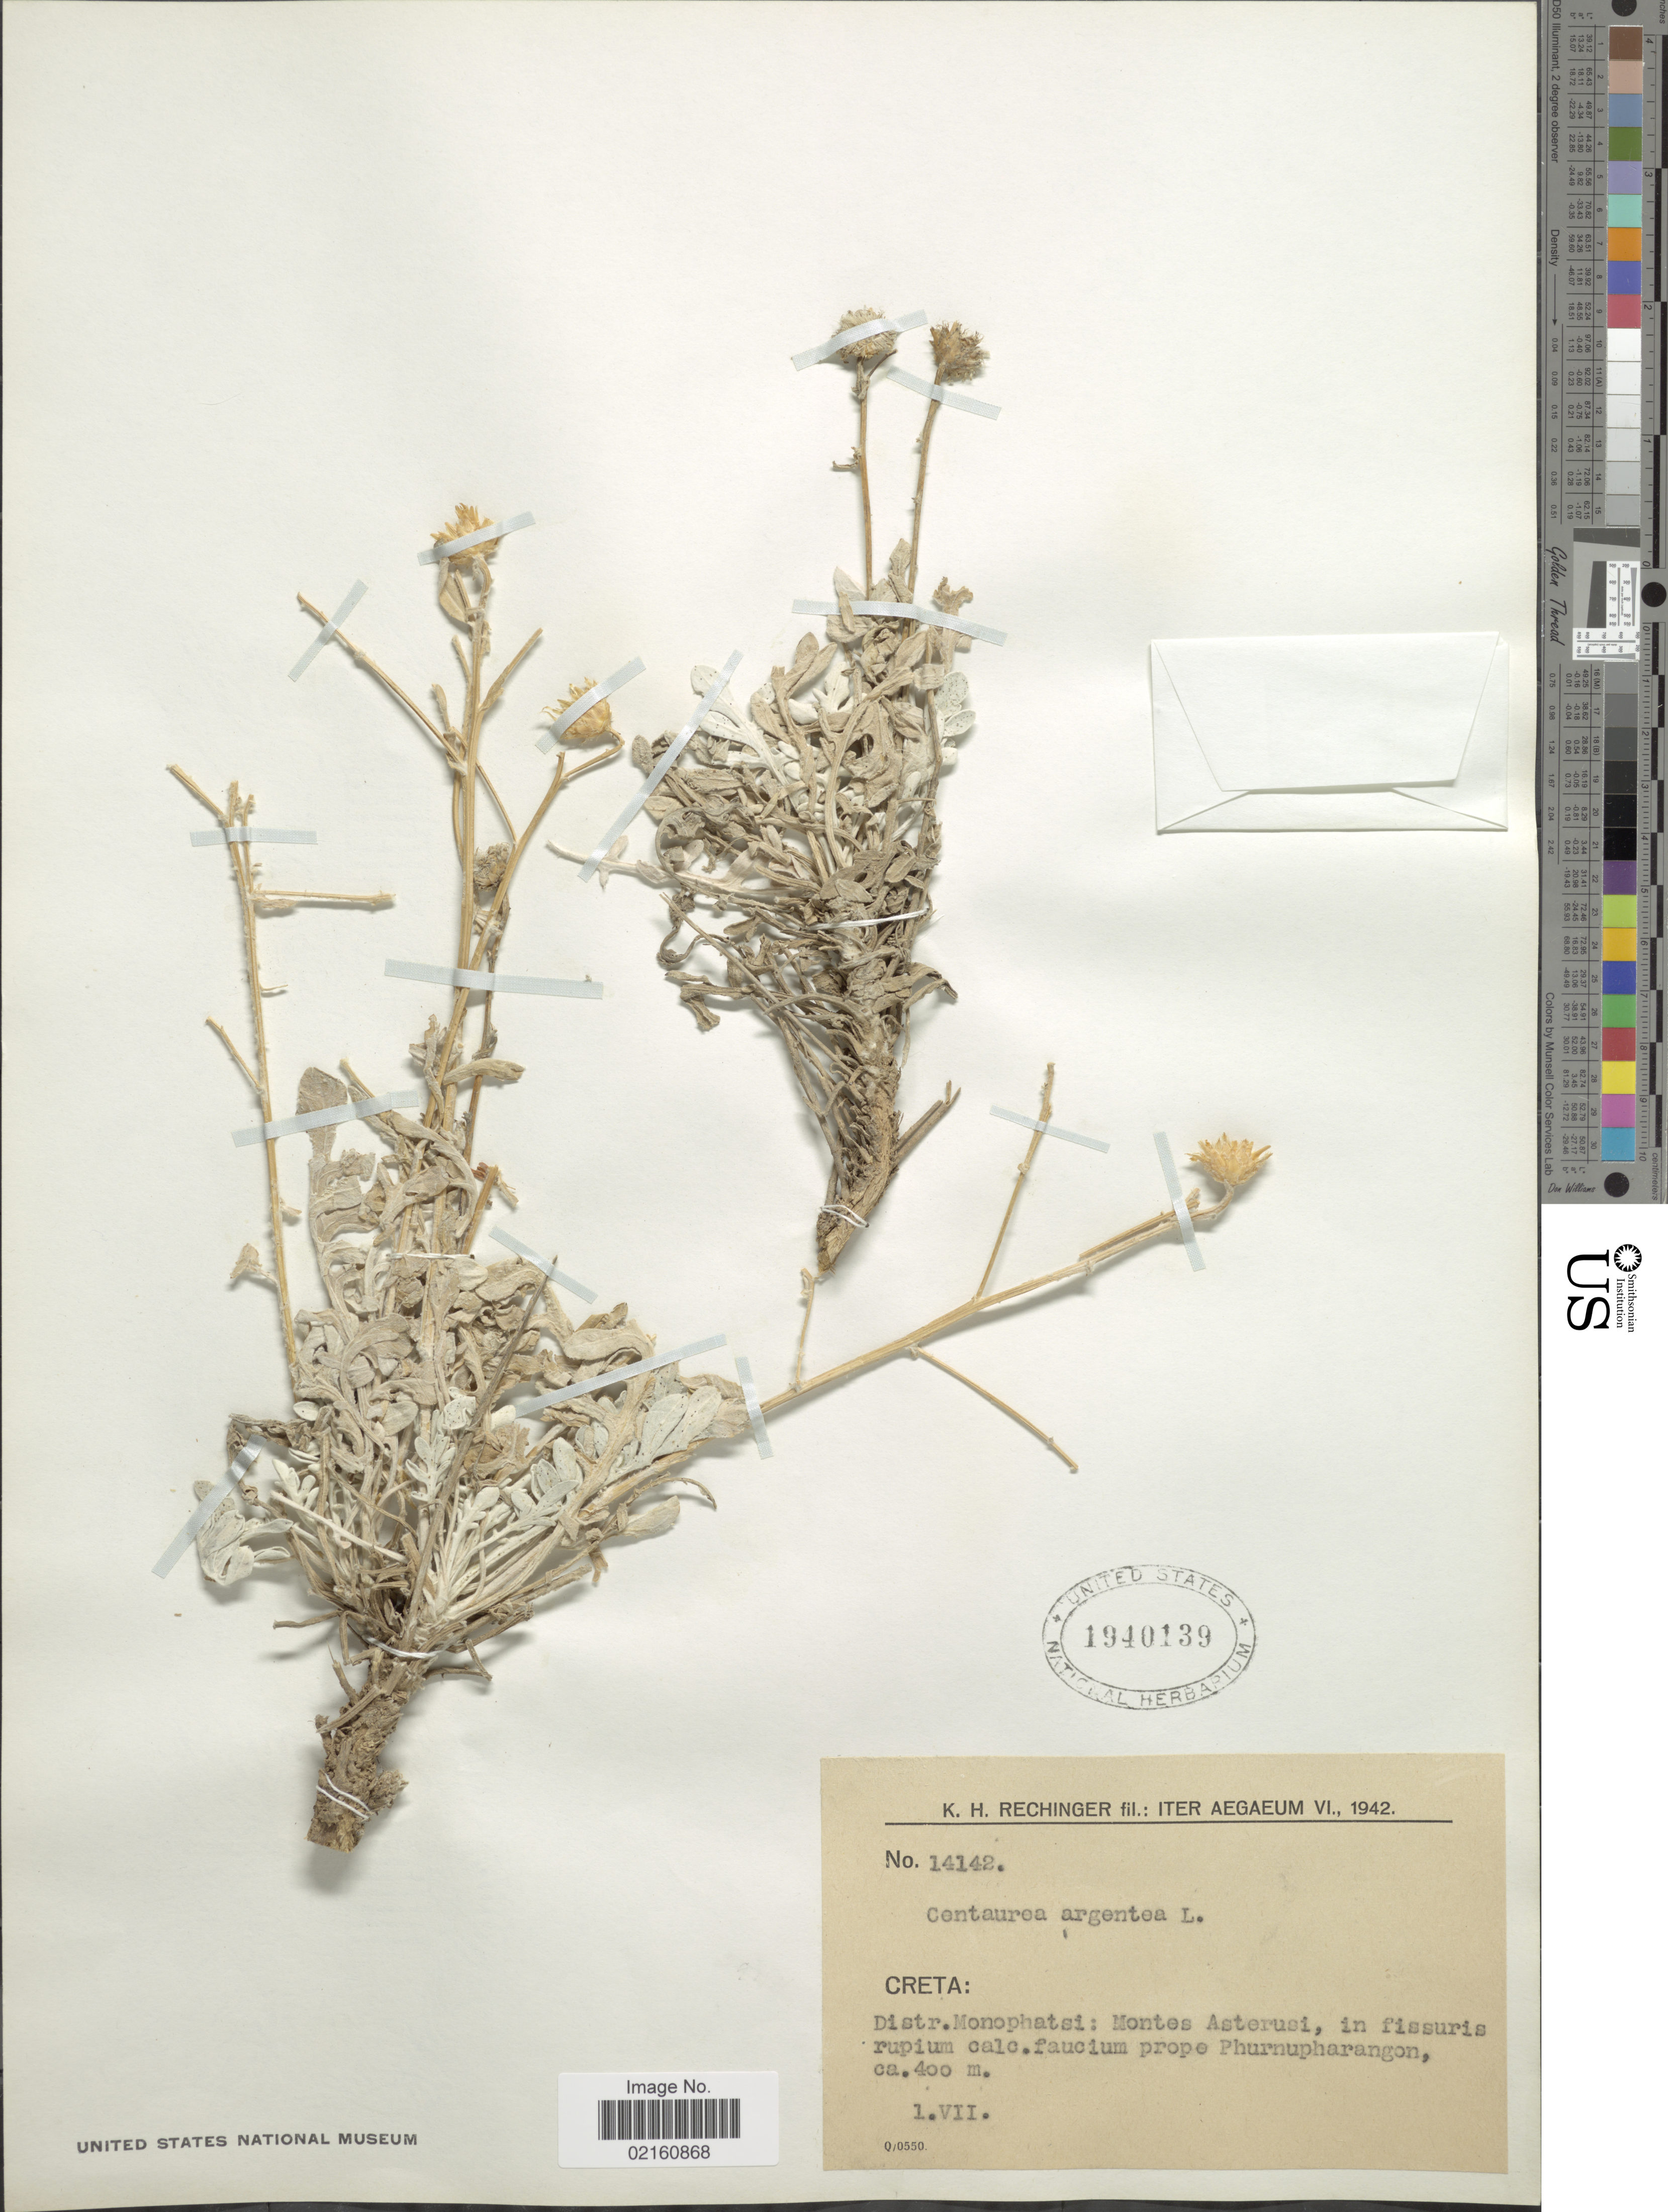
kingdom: Plantae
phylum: Tracheophyta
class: Magnoliopsida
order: Asterales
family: Asteraceae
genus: Centaurea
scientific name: Centaurea argentea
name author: L.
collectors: K. H. Rechinger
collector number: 14142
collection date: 1942-07-01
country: Greece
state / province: Crete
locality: Aegaeum, Creta, Distr. Monophatsi, Montes Asterusi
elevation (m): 400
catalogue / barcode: US 1940139